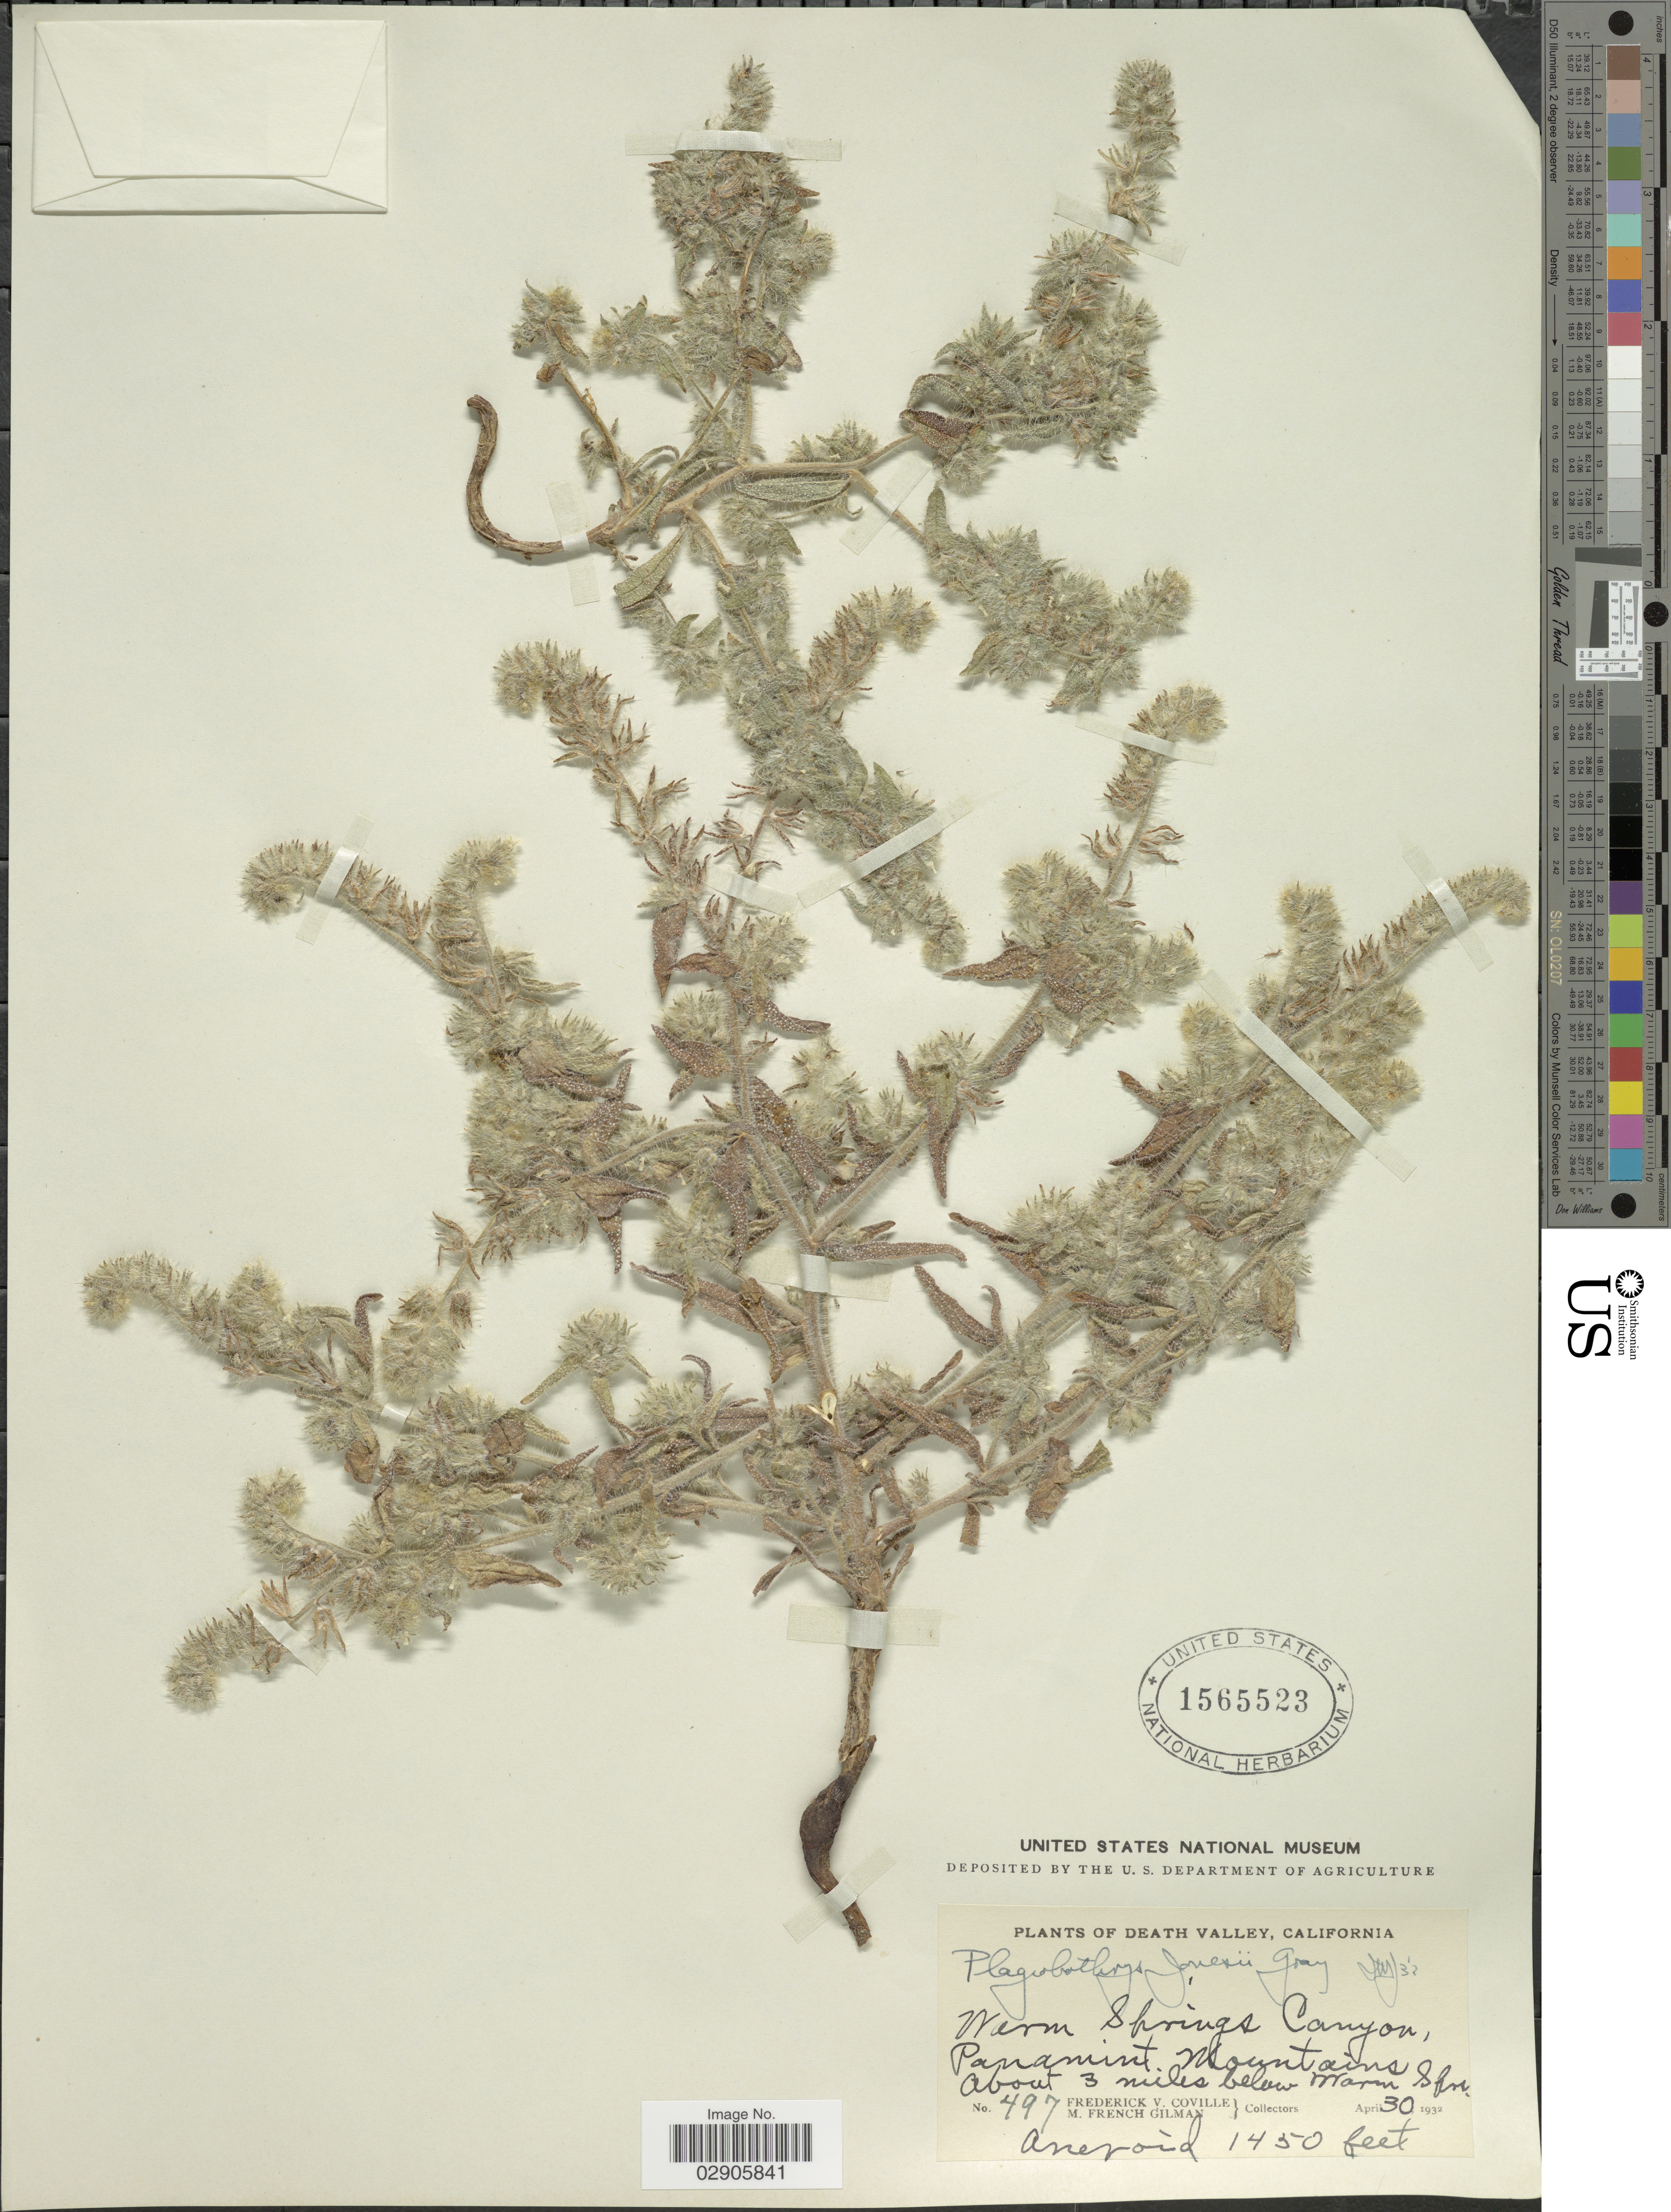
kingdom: Plantae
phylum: Tracheophyta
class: Magnoliopsida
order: Boraginales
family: Boraginaceae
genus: Plagiobothrys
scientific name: Plagiobothrys jonesii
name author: A. Gray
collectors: F. V. Coville & M. F. Gilman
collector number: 497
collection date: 1932-04-30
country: United States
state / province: California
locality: Death Valley. Warm Springs Canyon, Panamint Mountains about 3 miles below Warm Spr.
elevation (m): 442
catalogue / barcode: US 1565523